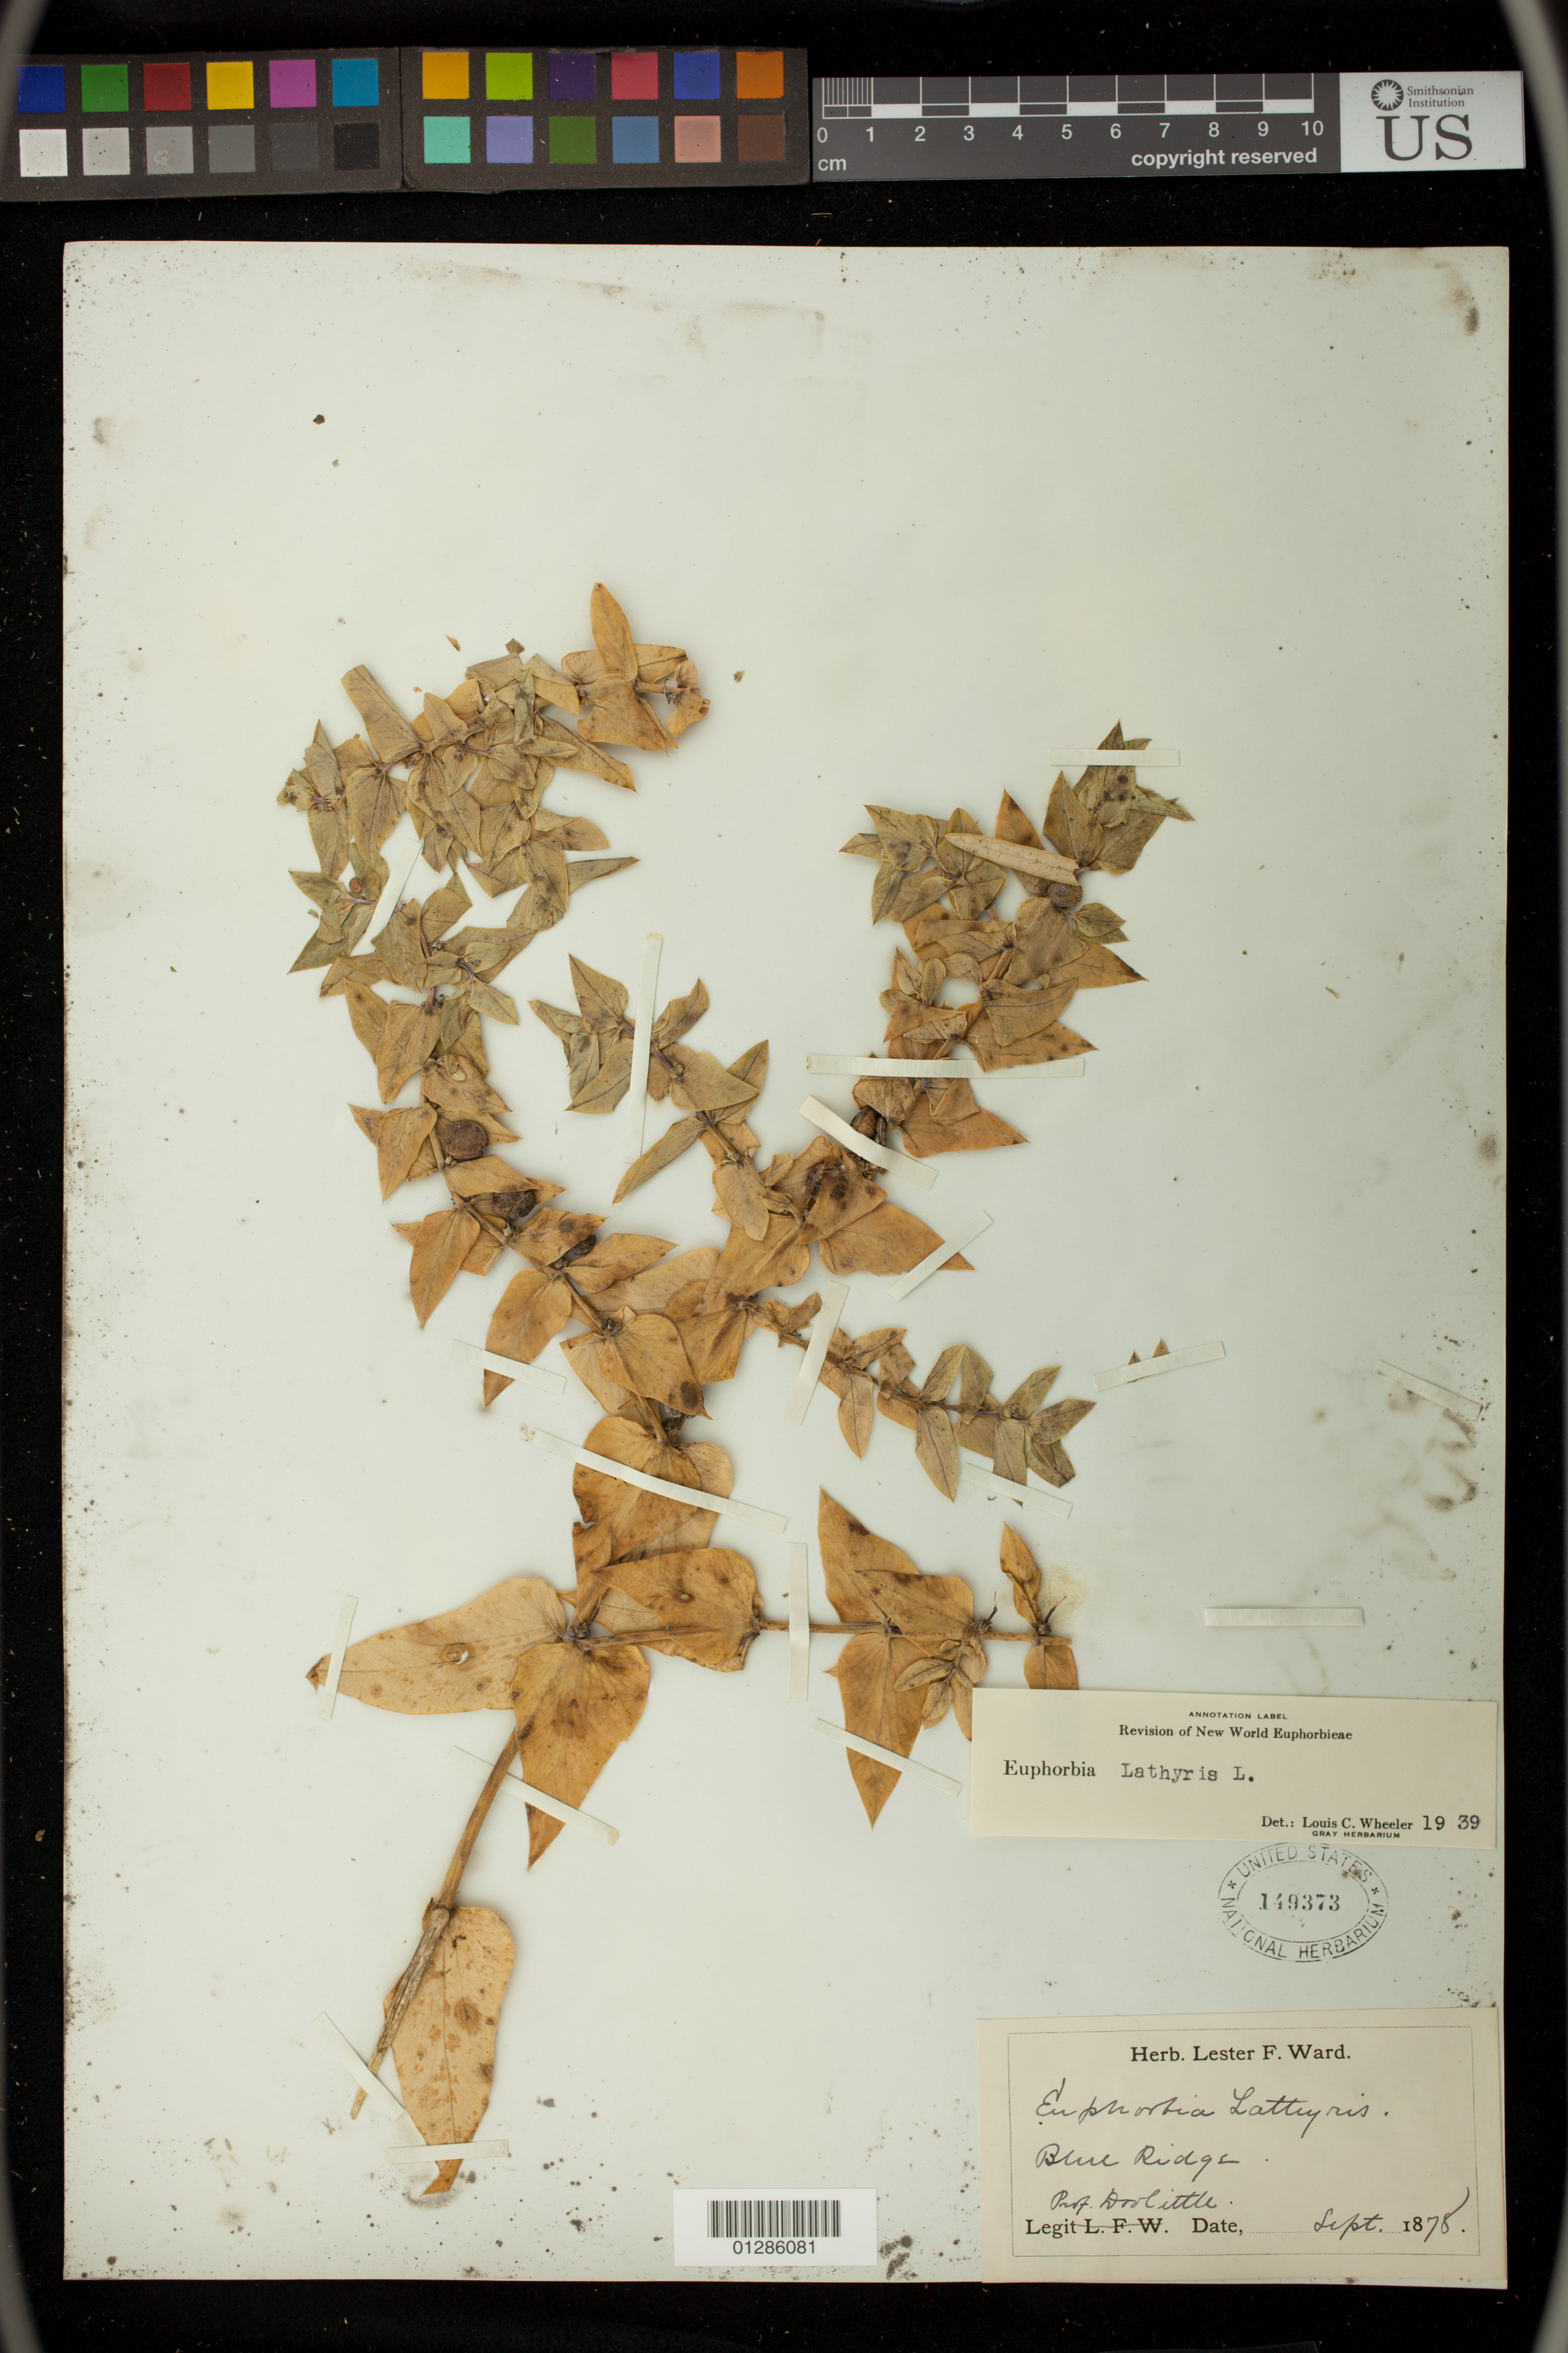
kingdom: Plantae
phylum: Tracheophyta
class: Magnoliopsida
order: Malpighiales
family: Euphorbiaceae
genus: Euphorbia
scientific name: Euphorbia lathyris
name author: L.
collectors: -. Doolittle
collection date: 1878-09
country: United States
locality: Blue Ridge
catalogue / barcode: US 149373